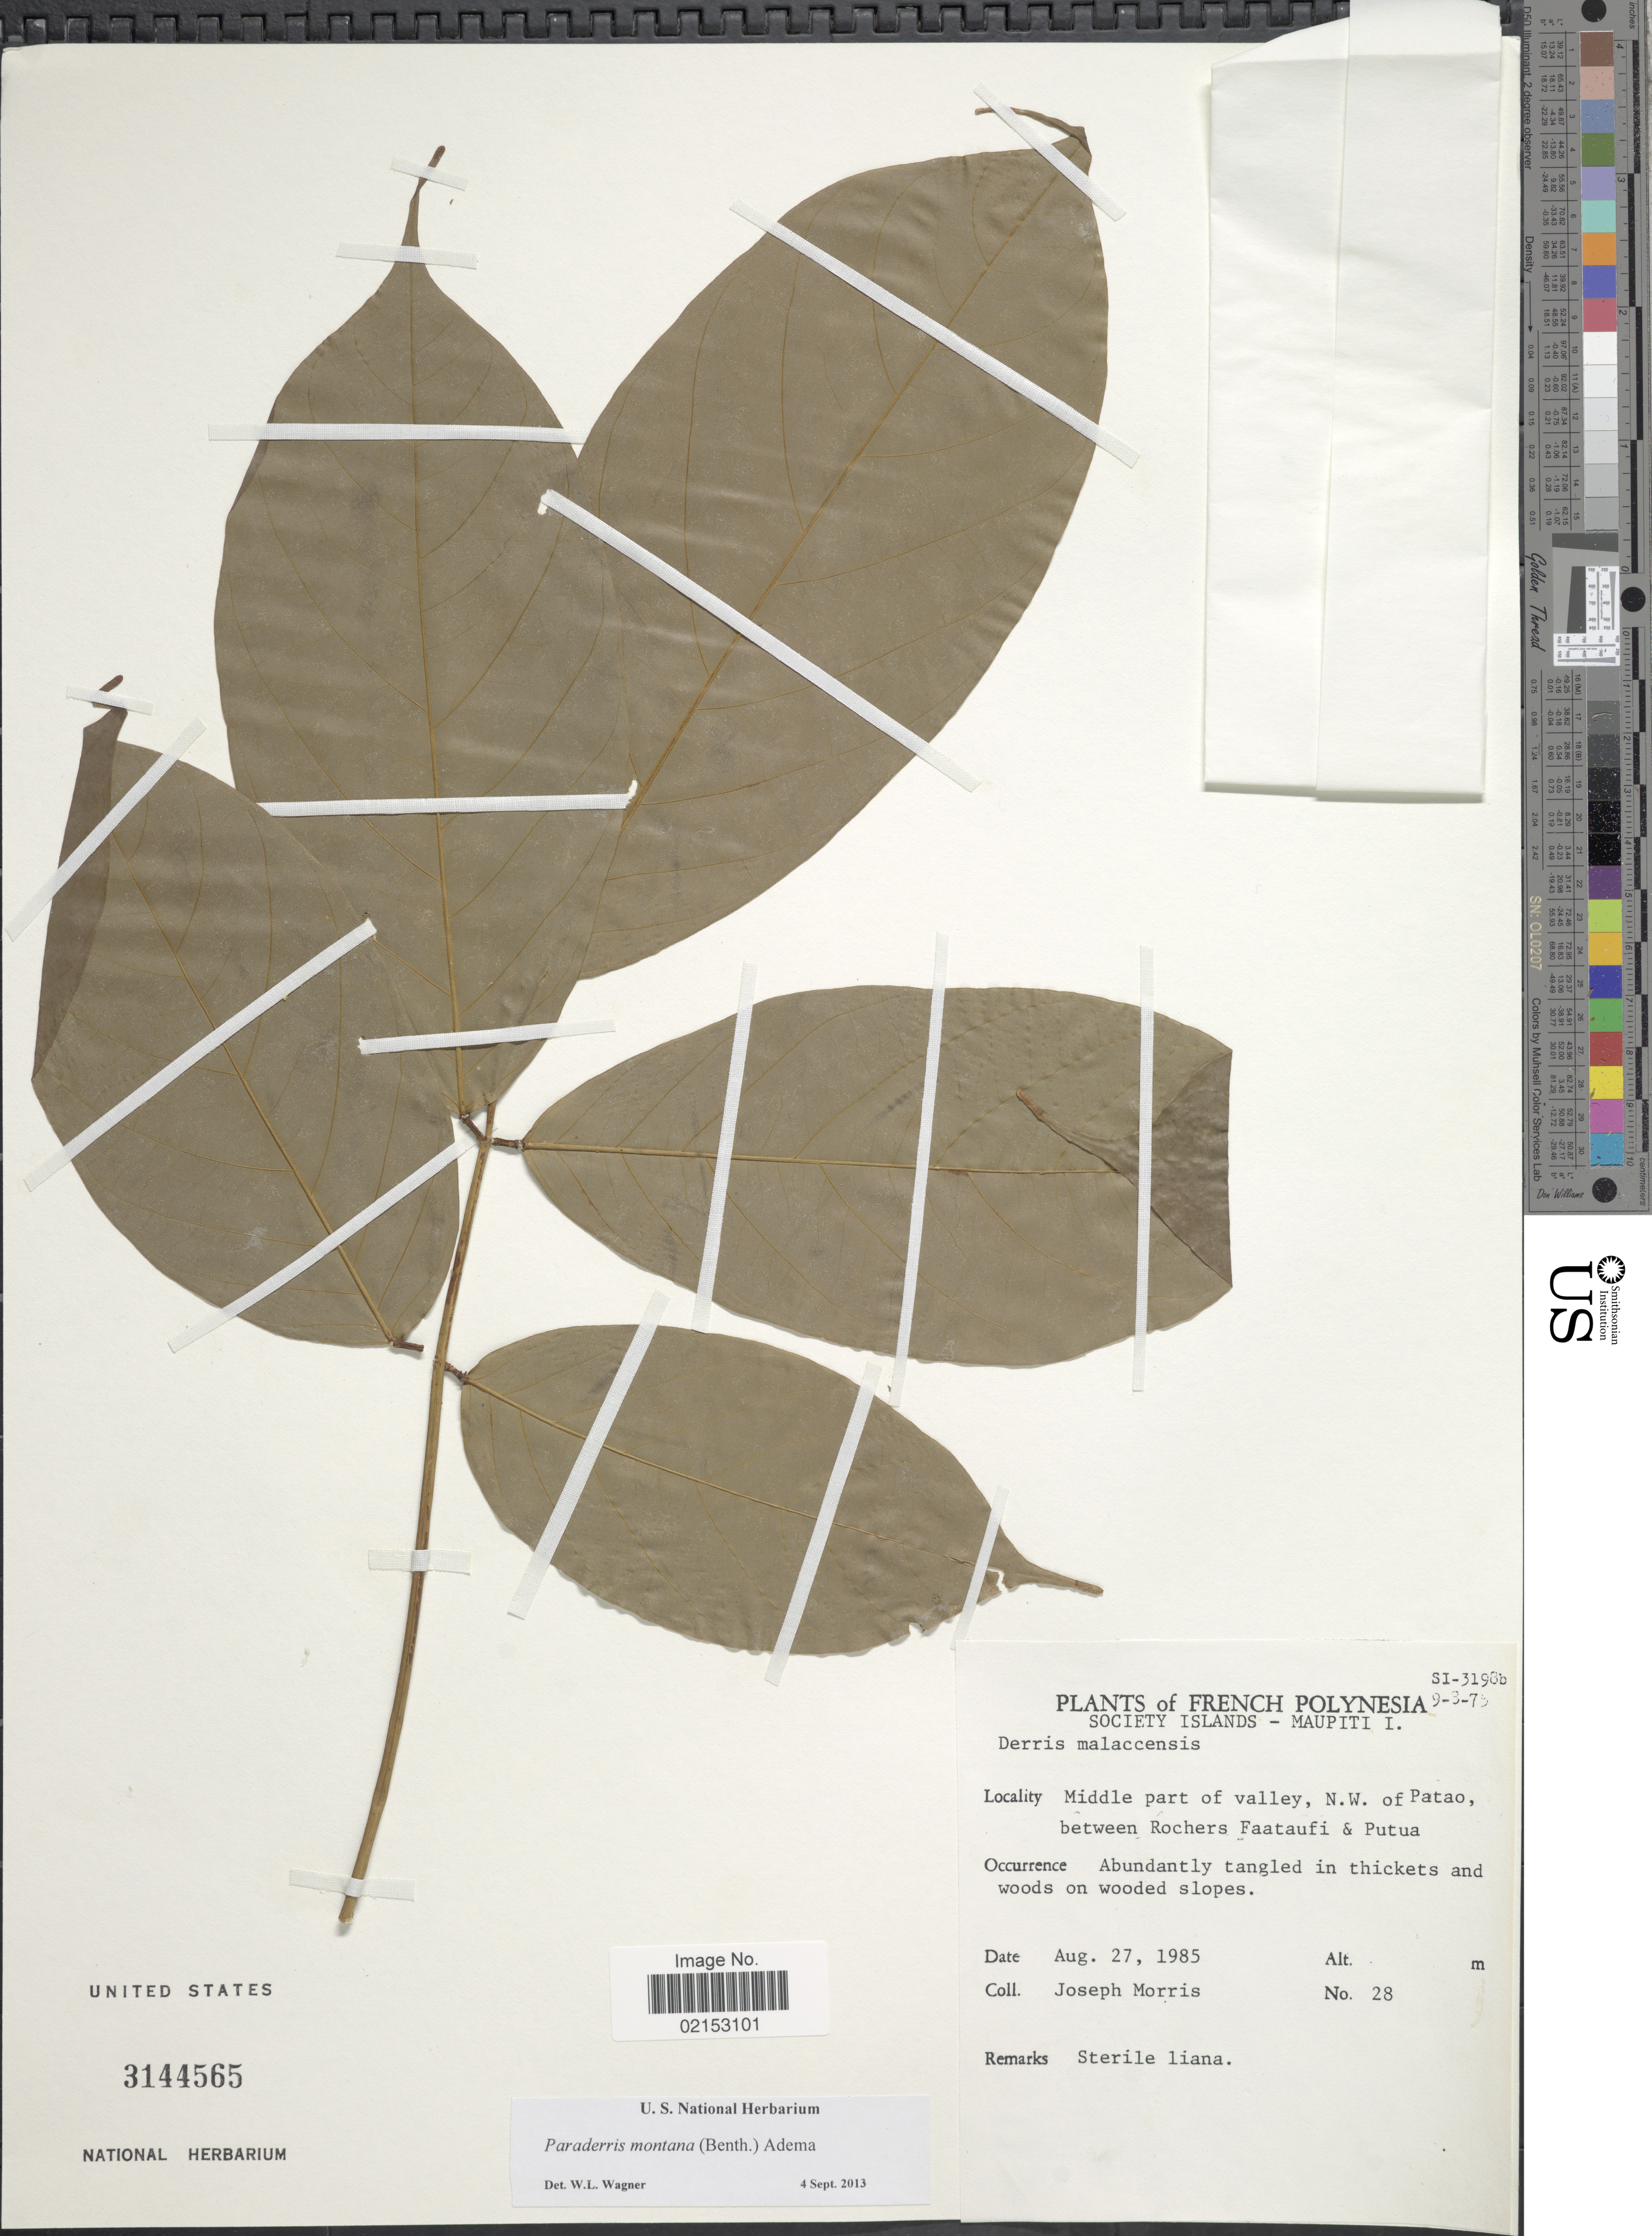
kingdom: Plantae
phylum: Tracheophyta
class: Magnoliopsida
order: Fabales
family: Fabaceae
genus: Derris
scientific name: Derris montana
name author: Benth.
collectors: J. Morris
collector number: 28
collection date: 1985-08-27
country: French Polynesia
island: Maupiti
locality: Society Islands-Maupiti I., Middle part of valley, N.W. of Patao, between Rochers Faataufi & Putua., on wooded slopes.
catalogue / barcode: US 3144565